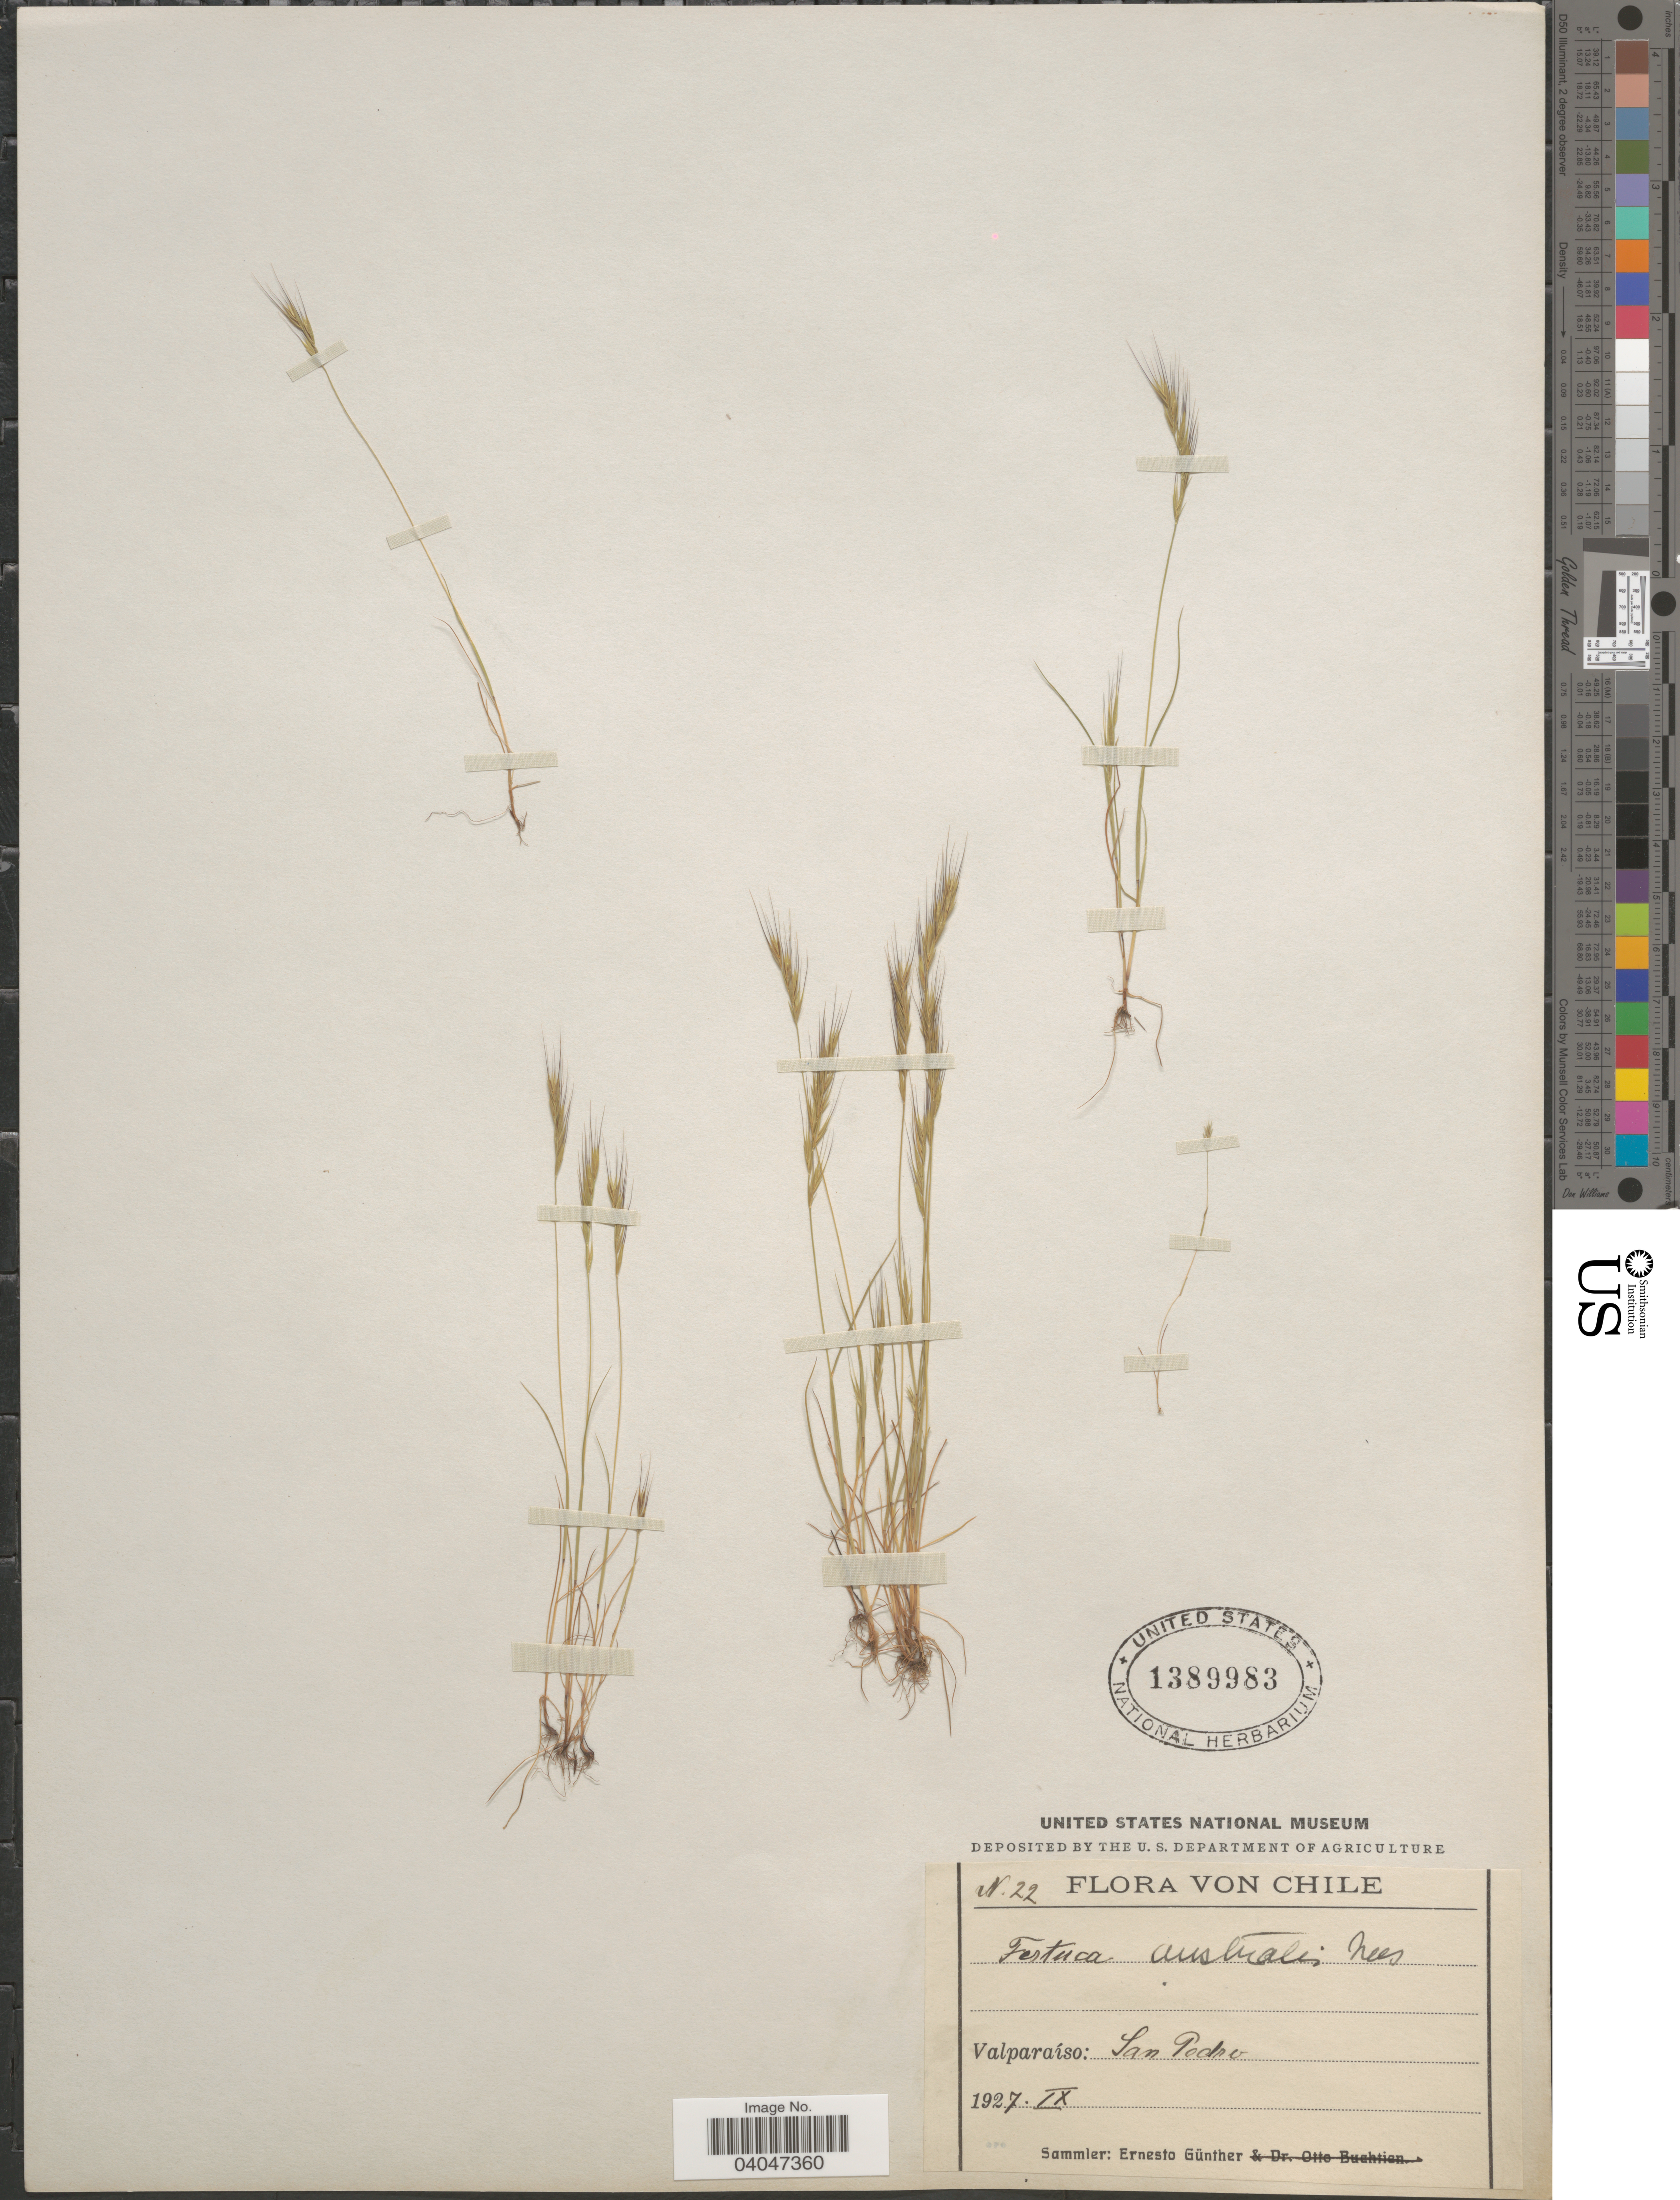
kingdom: Plantae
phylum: Tracheophyta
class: Liliopsida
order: Poales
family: Poaceae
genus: Festuca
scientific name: Festuca australis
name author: Nees ex Steud.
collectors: E. Gunther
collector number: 22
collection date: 1927-09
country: Chile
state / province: Valparaíso (V)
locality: San Pedro.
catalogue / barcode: US 1389983